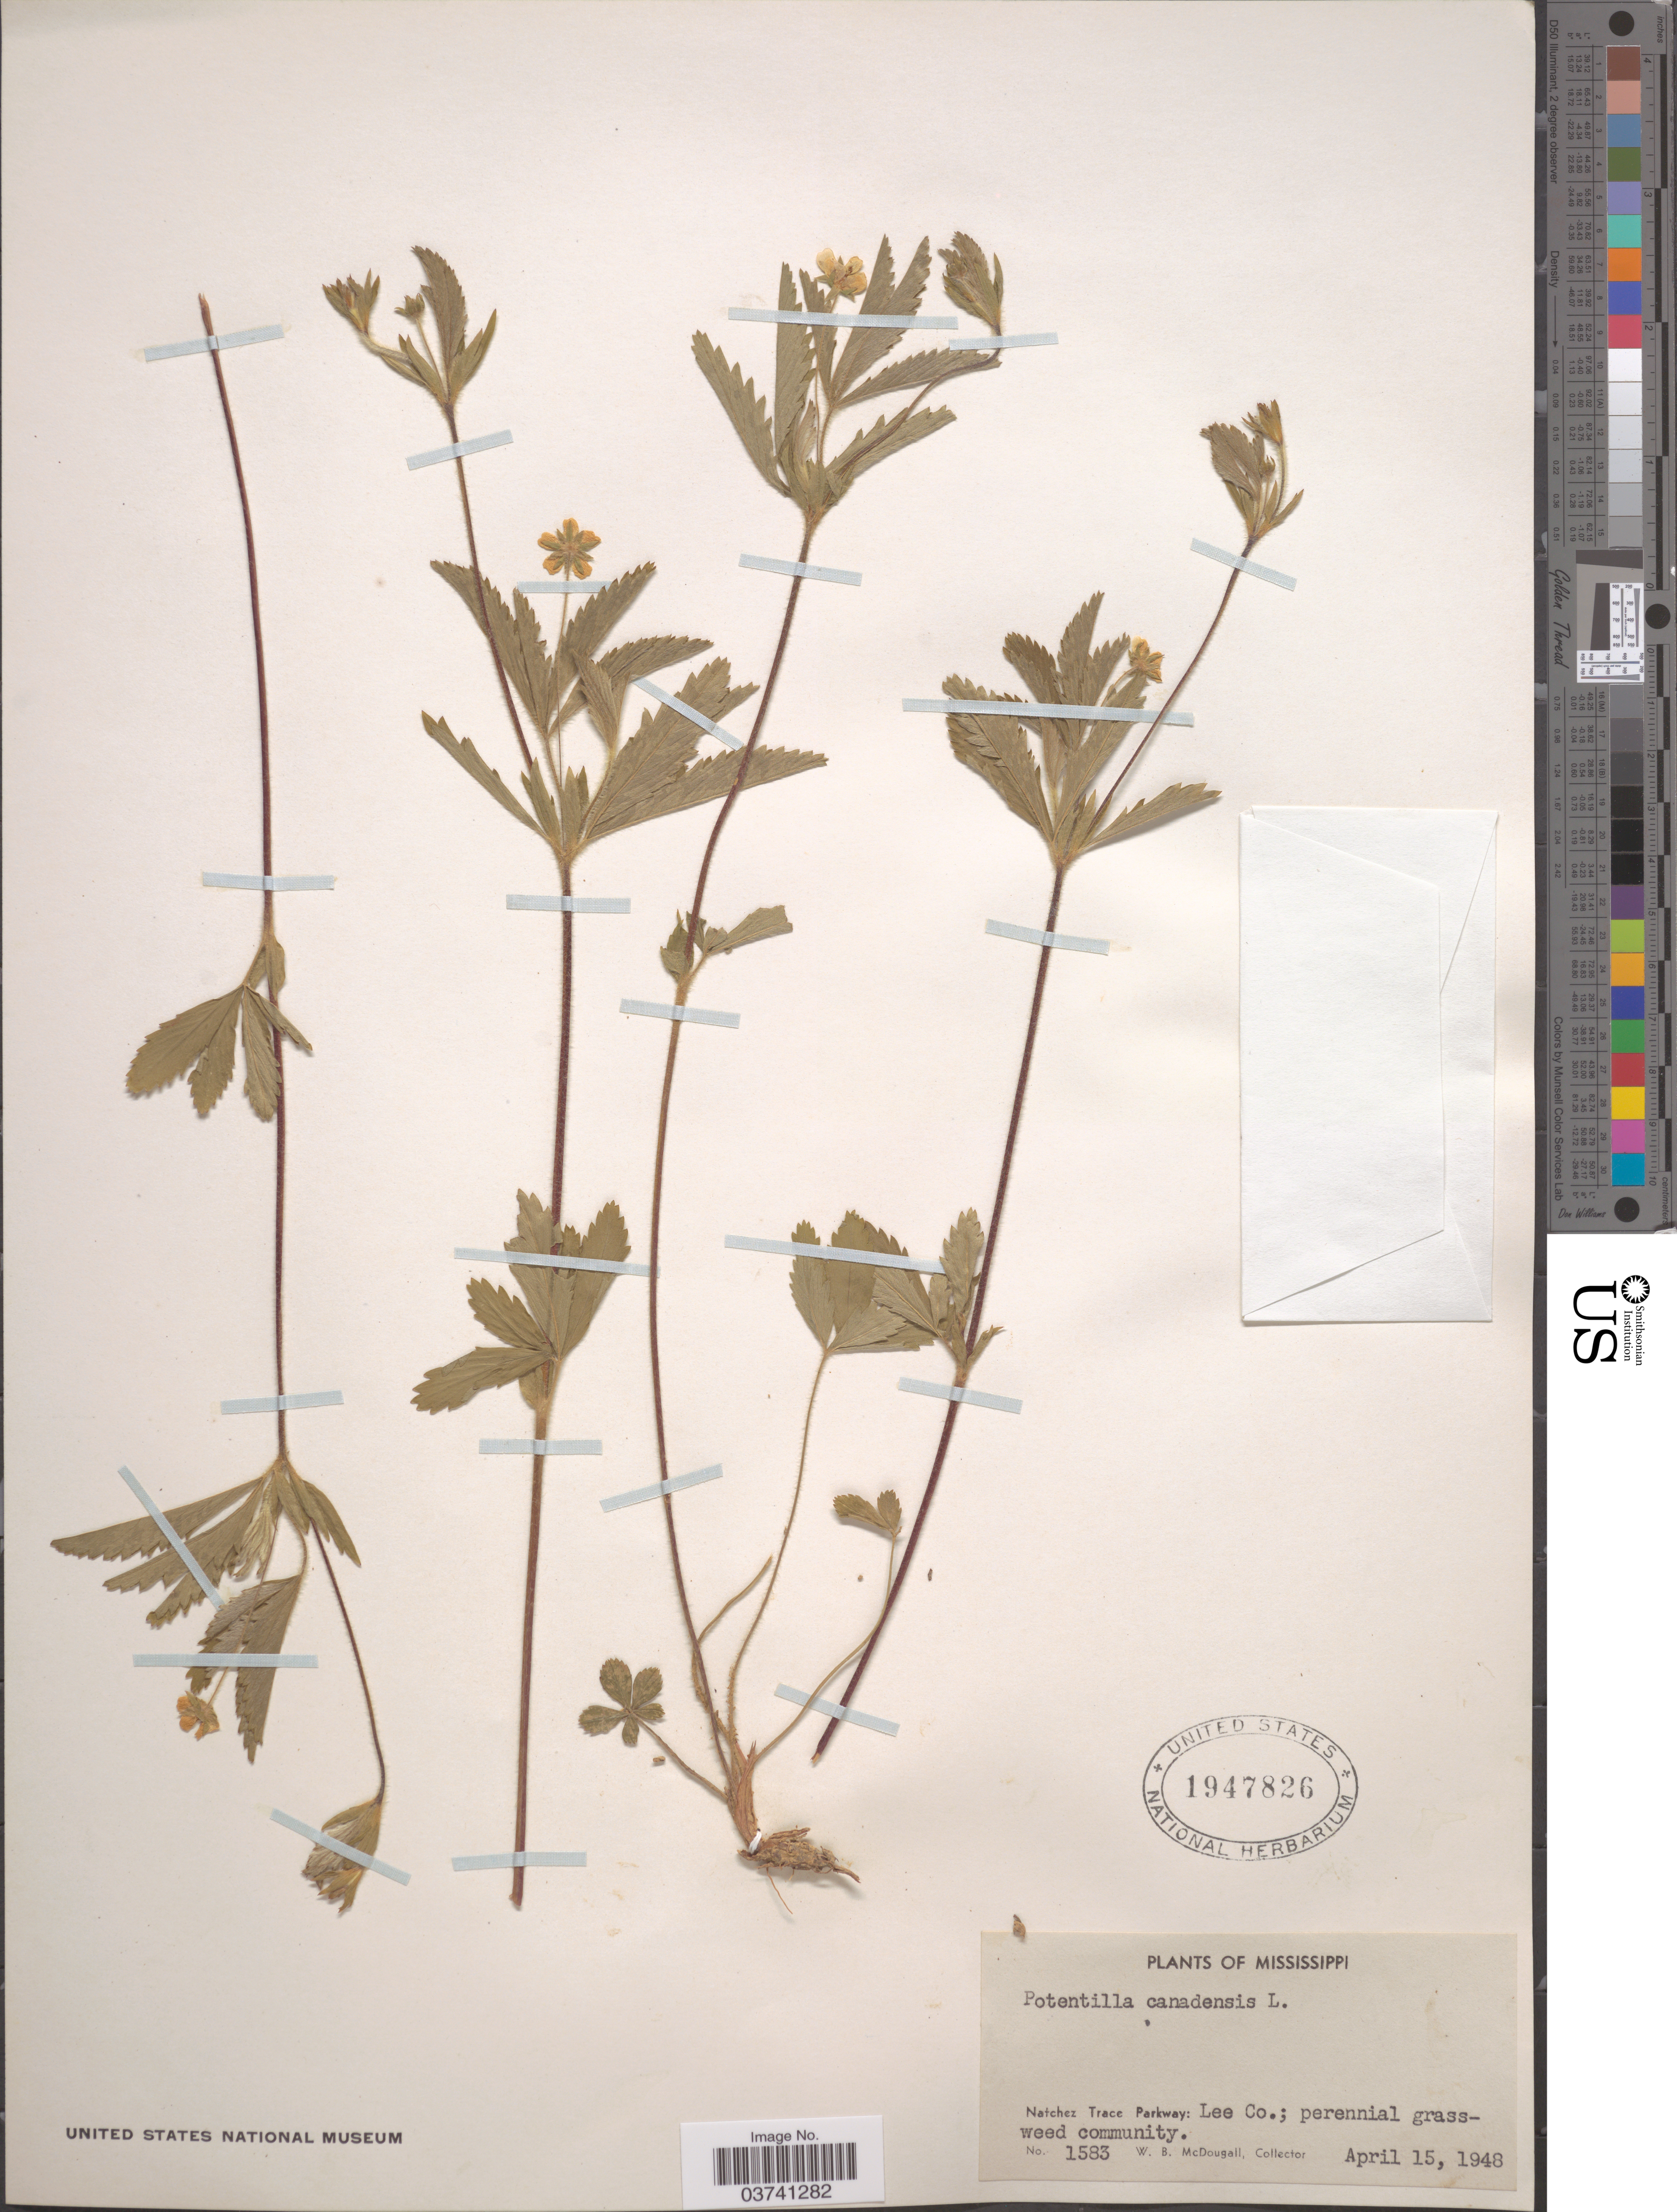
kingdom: Plantae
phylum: Tracheophyta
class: Magnoliopsida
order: Rosales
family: Rosaceae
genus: Potentilla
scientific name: Potentilla simplex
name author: Michx.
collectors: W. B. McDougall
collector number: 1583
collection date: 1948-04-15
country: United States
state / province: Mississippi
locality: Natchez Trace Parkway: Lee Co.; perennial grass-weed community.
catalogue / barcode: US 1947826